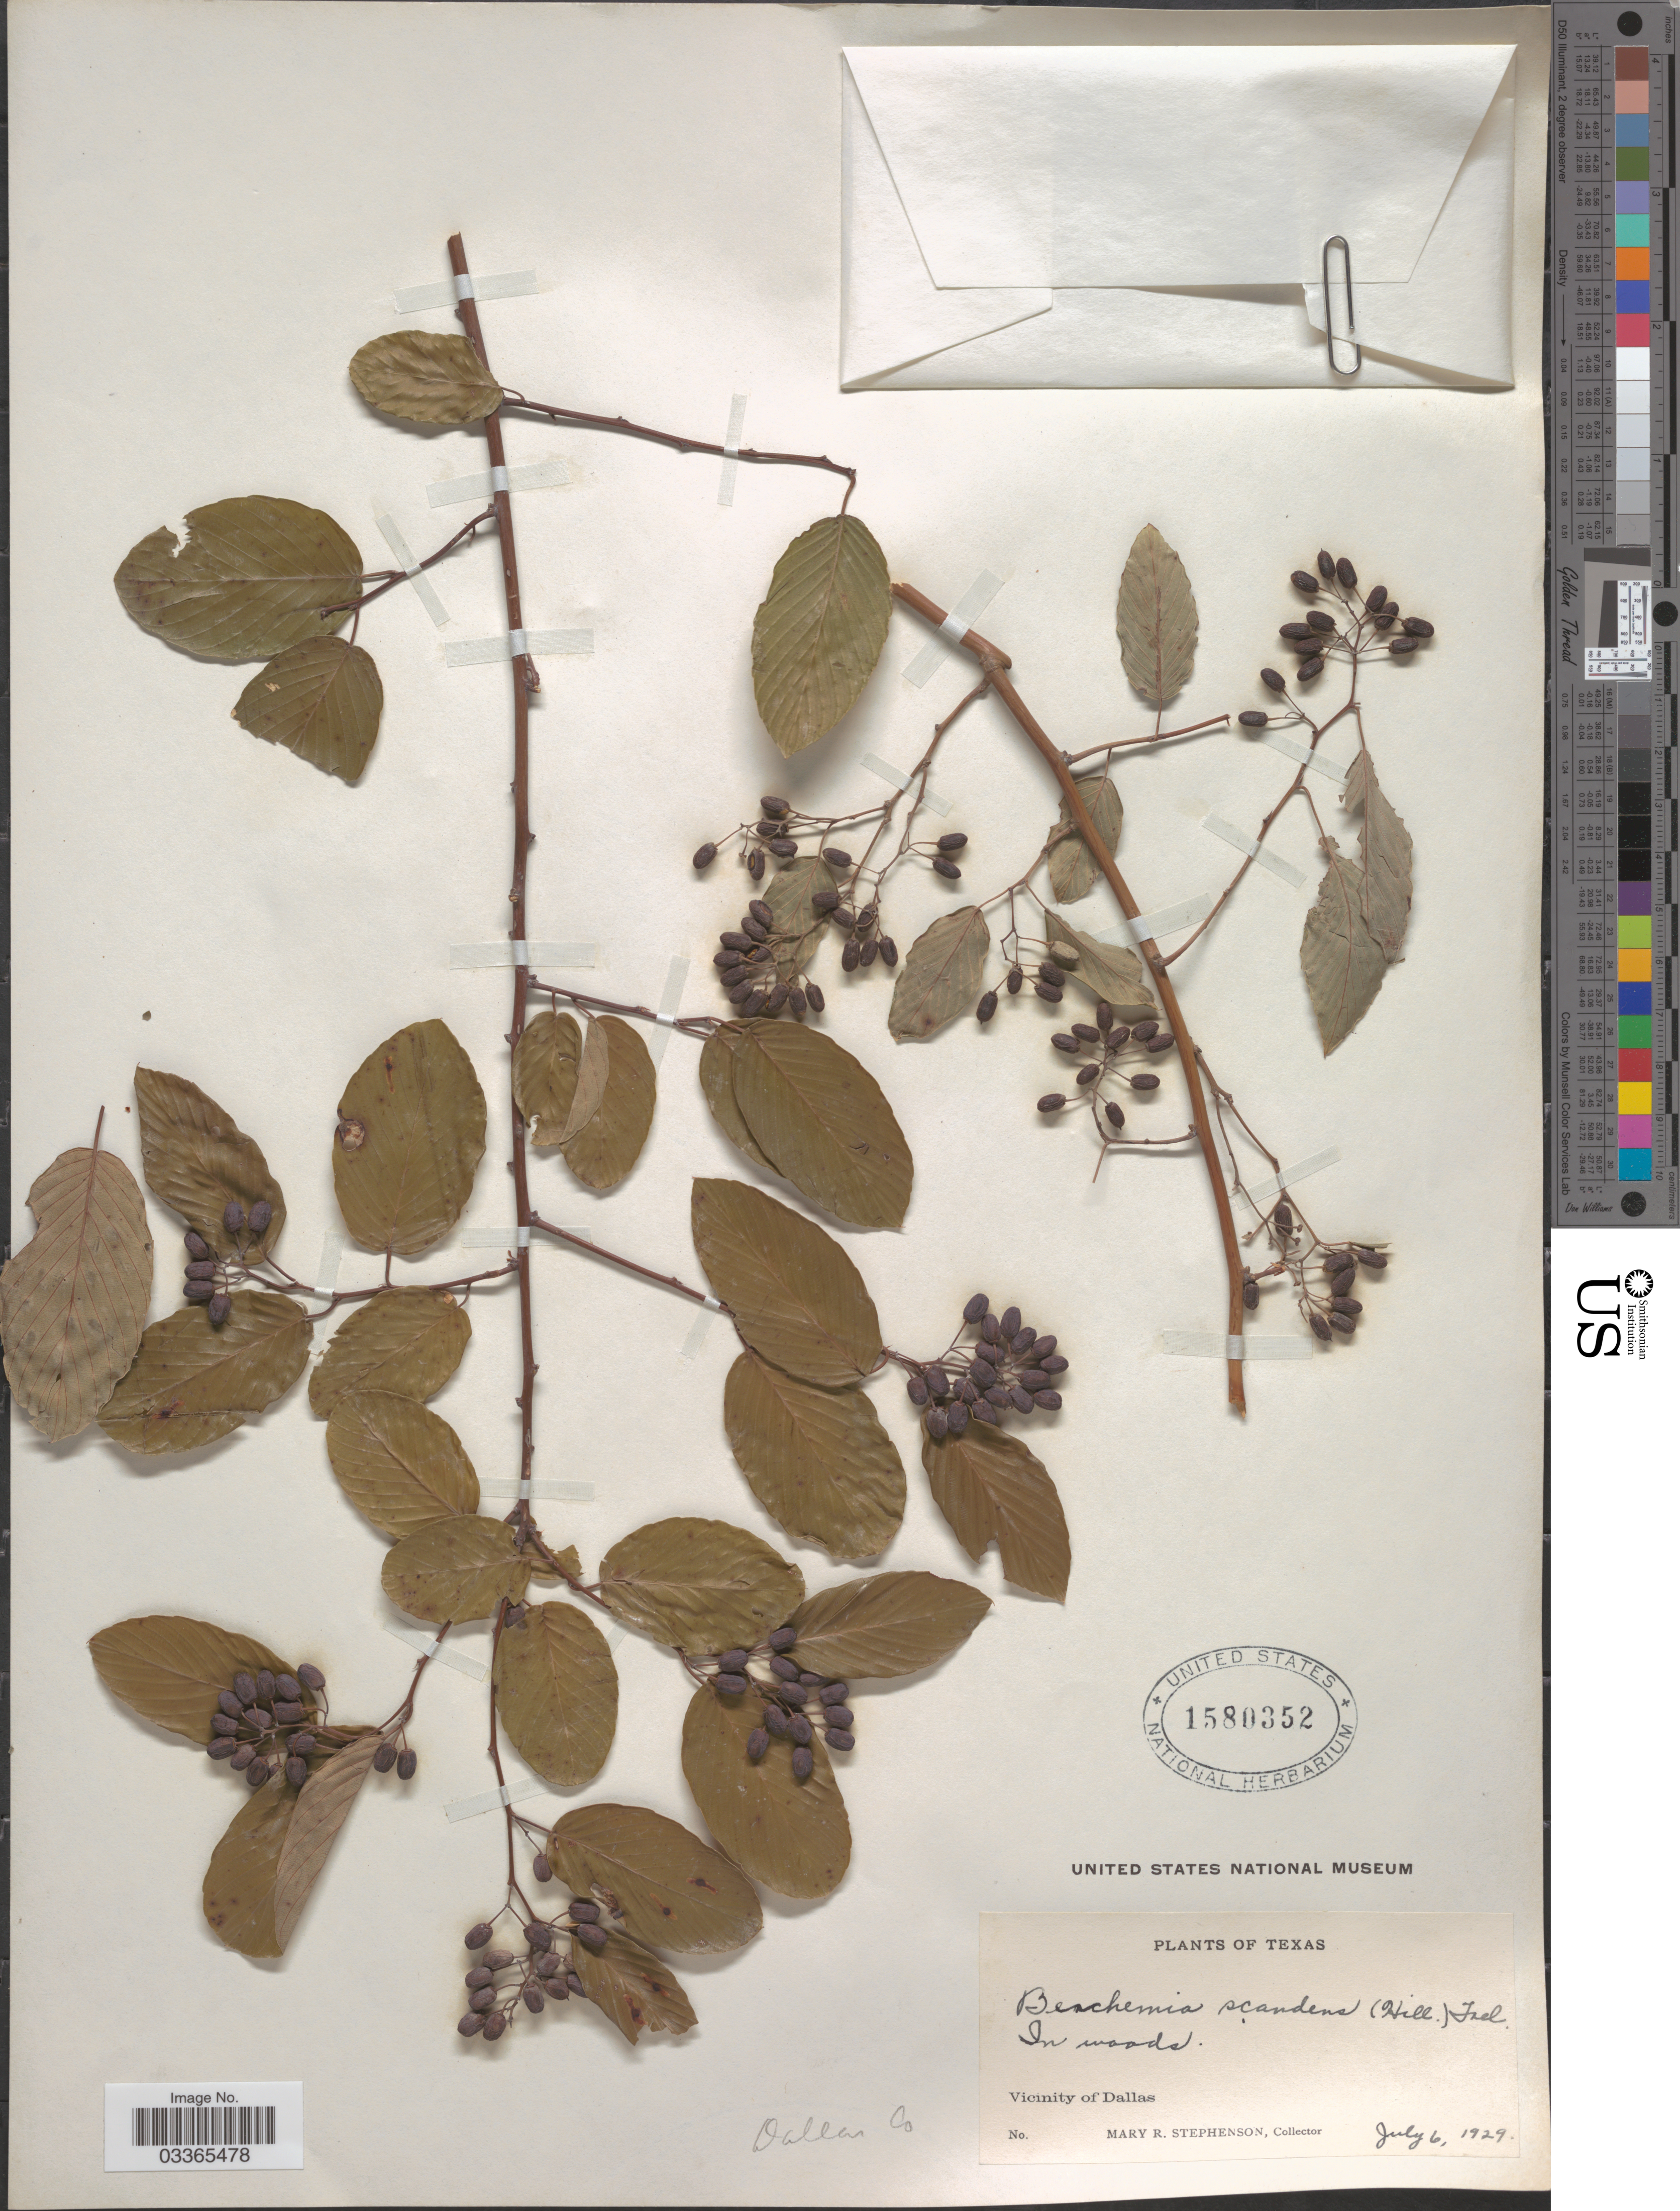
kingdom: Plantae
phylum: Tracheophyta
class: Magnoliopsida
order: Rosales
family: Rhamnaceae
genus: Berchemia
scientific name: Berchemia scandens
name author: (Hill) K. Koch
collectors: M. Stephenson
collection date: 1929-07-06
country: United States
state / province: Texas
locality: Vicinity of Dallas. Dallas Co.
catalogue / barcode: US 1580352